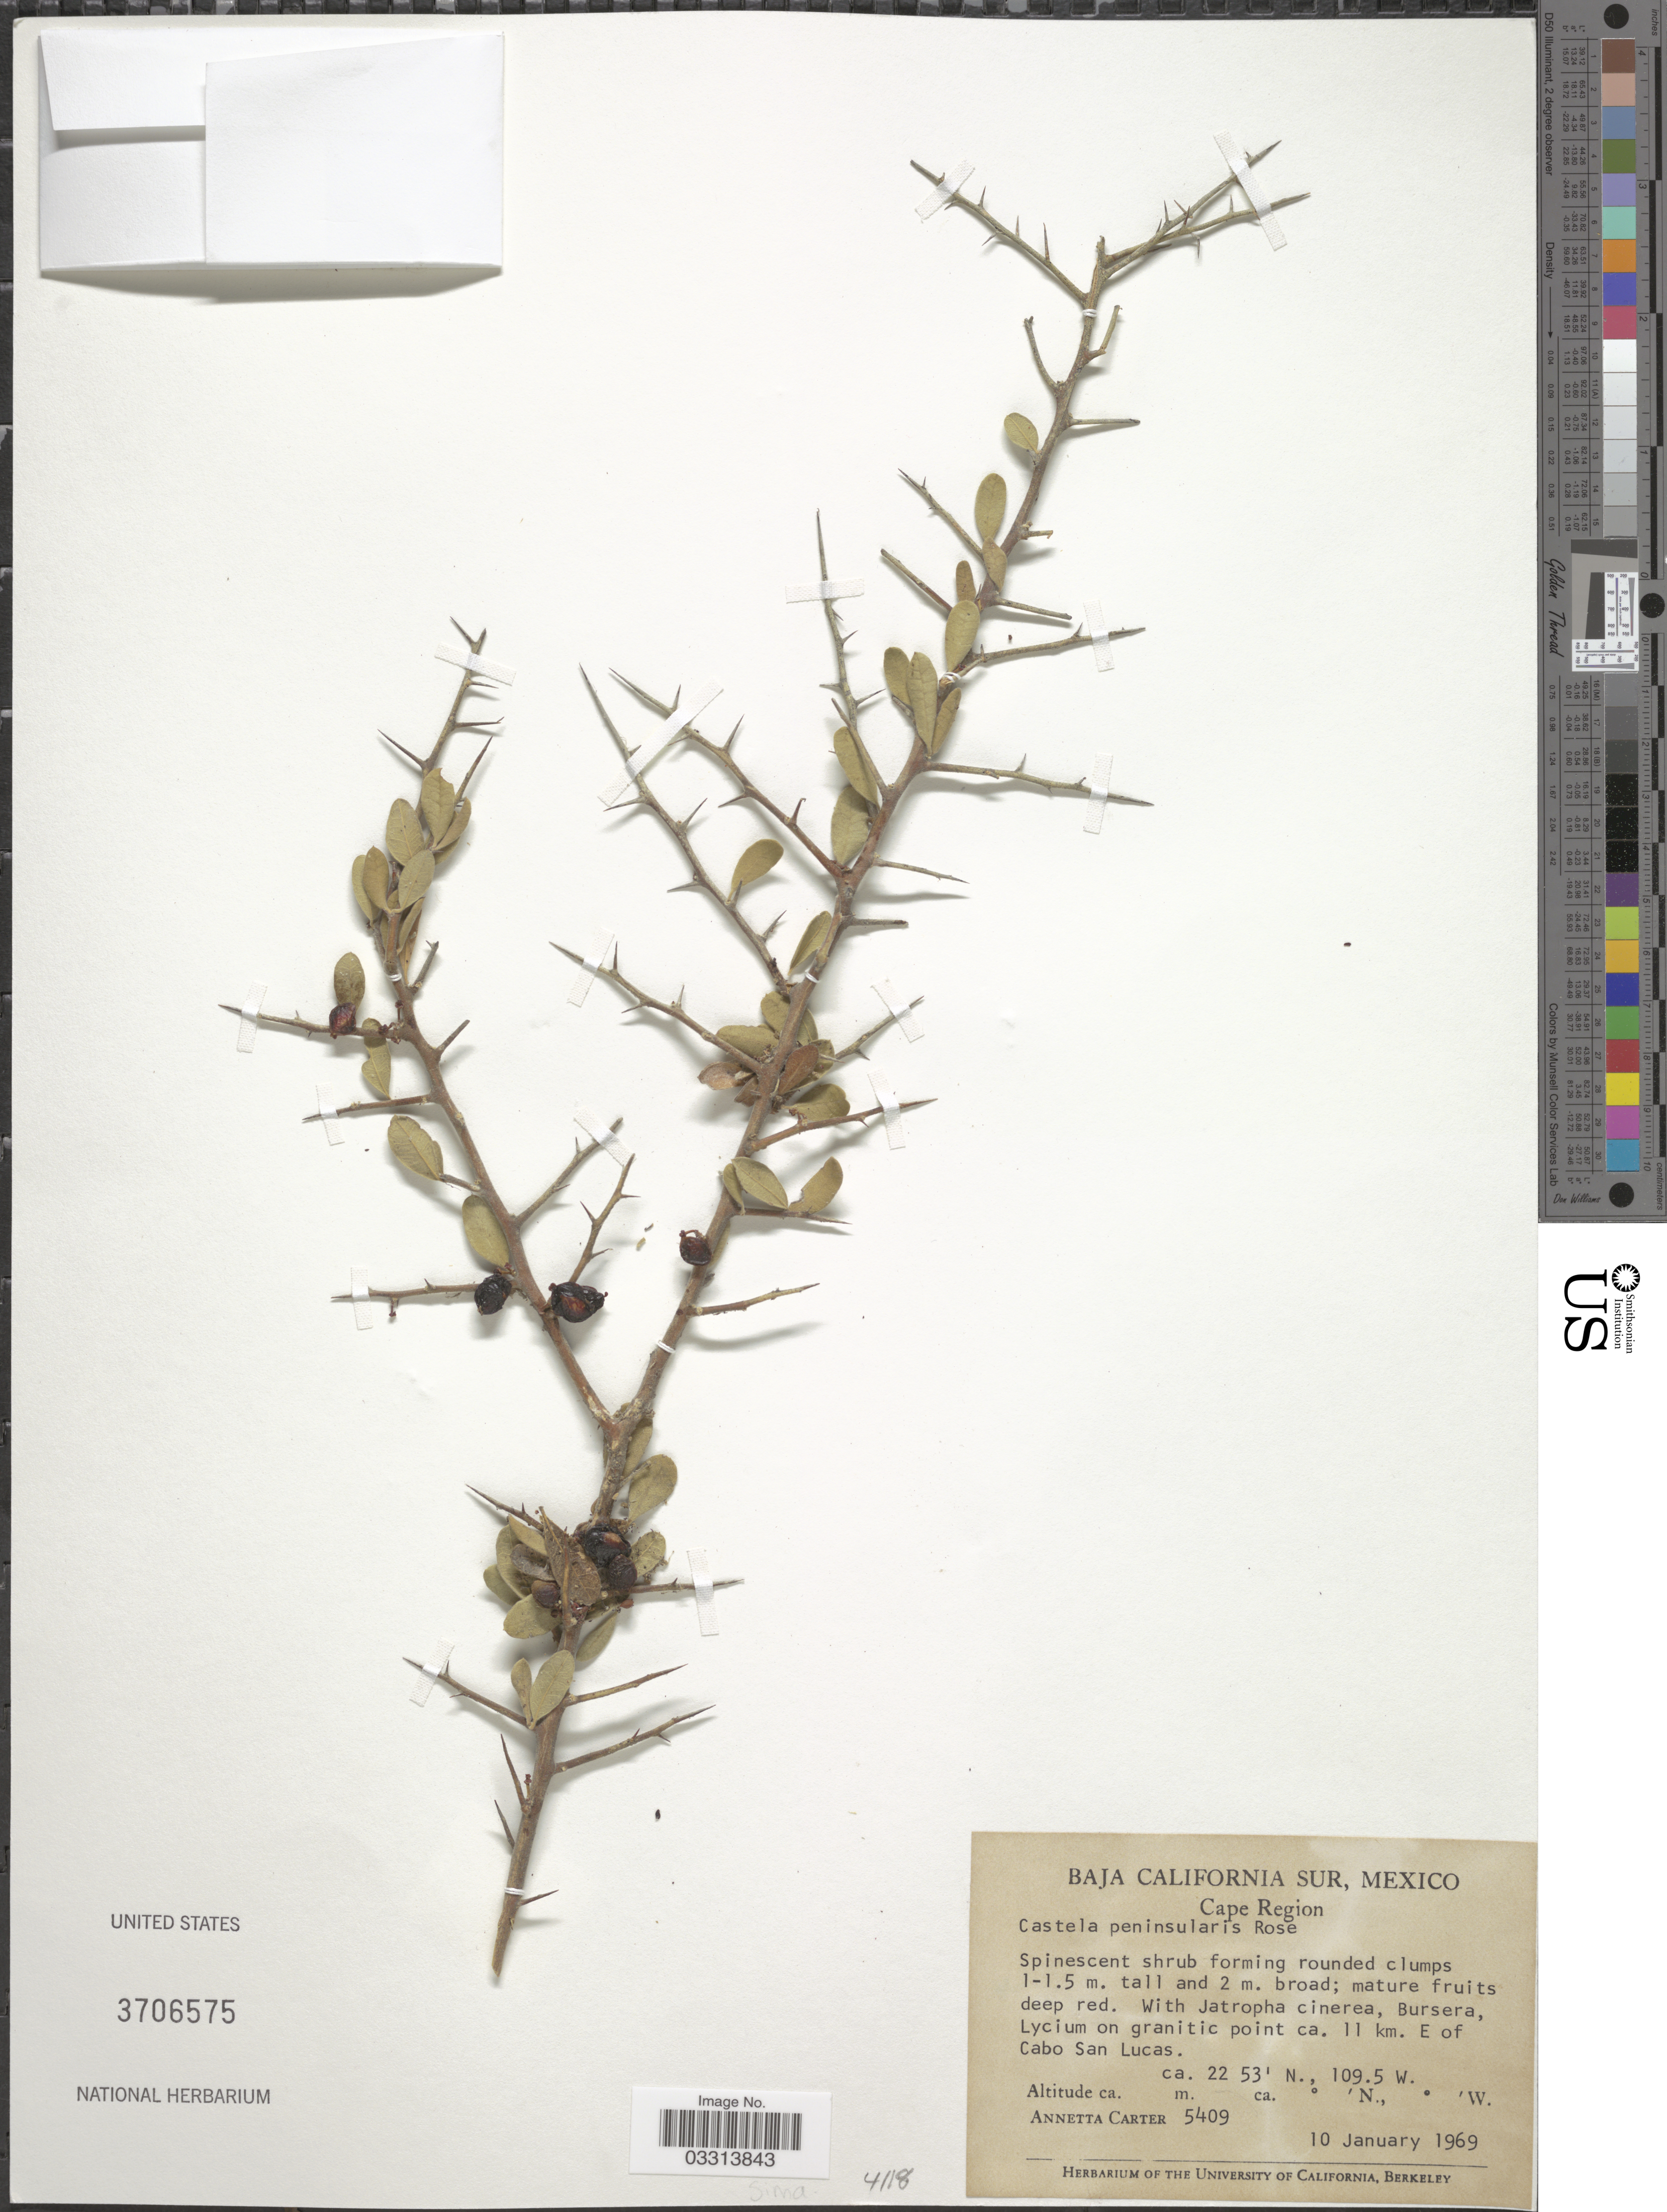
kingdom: Plantae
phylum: Tracheophyta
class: Magnoliopsida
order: Sapindales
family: Simaroubaceae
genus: Castela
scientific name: Castela peninsularis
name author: Rose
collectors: A. Carter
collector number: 5409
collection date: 1969-01-10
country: Mexico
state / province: Baja California Sur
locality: Cape Region, ca. 11 km. E of Cabo San Lucas.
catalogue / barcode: US 3706575